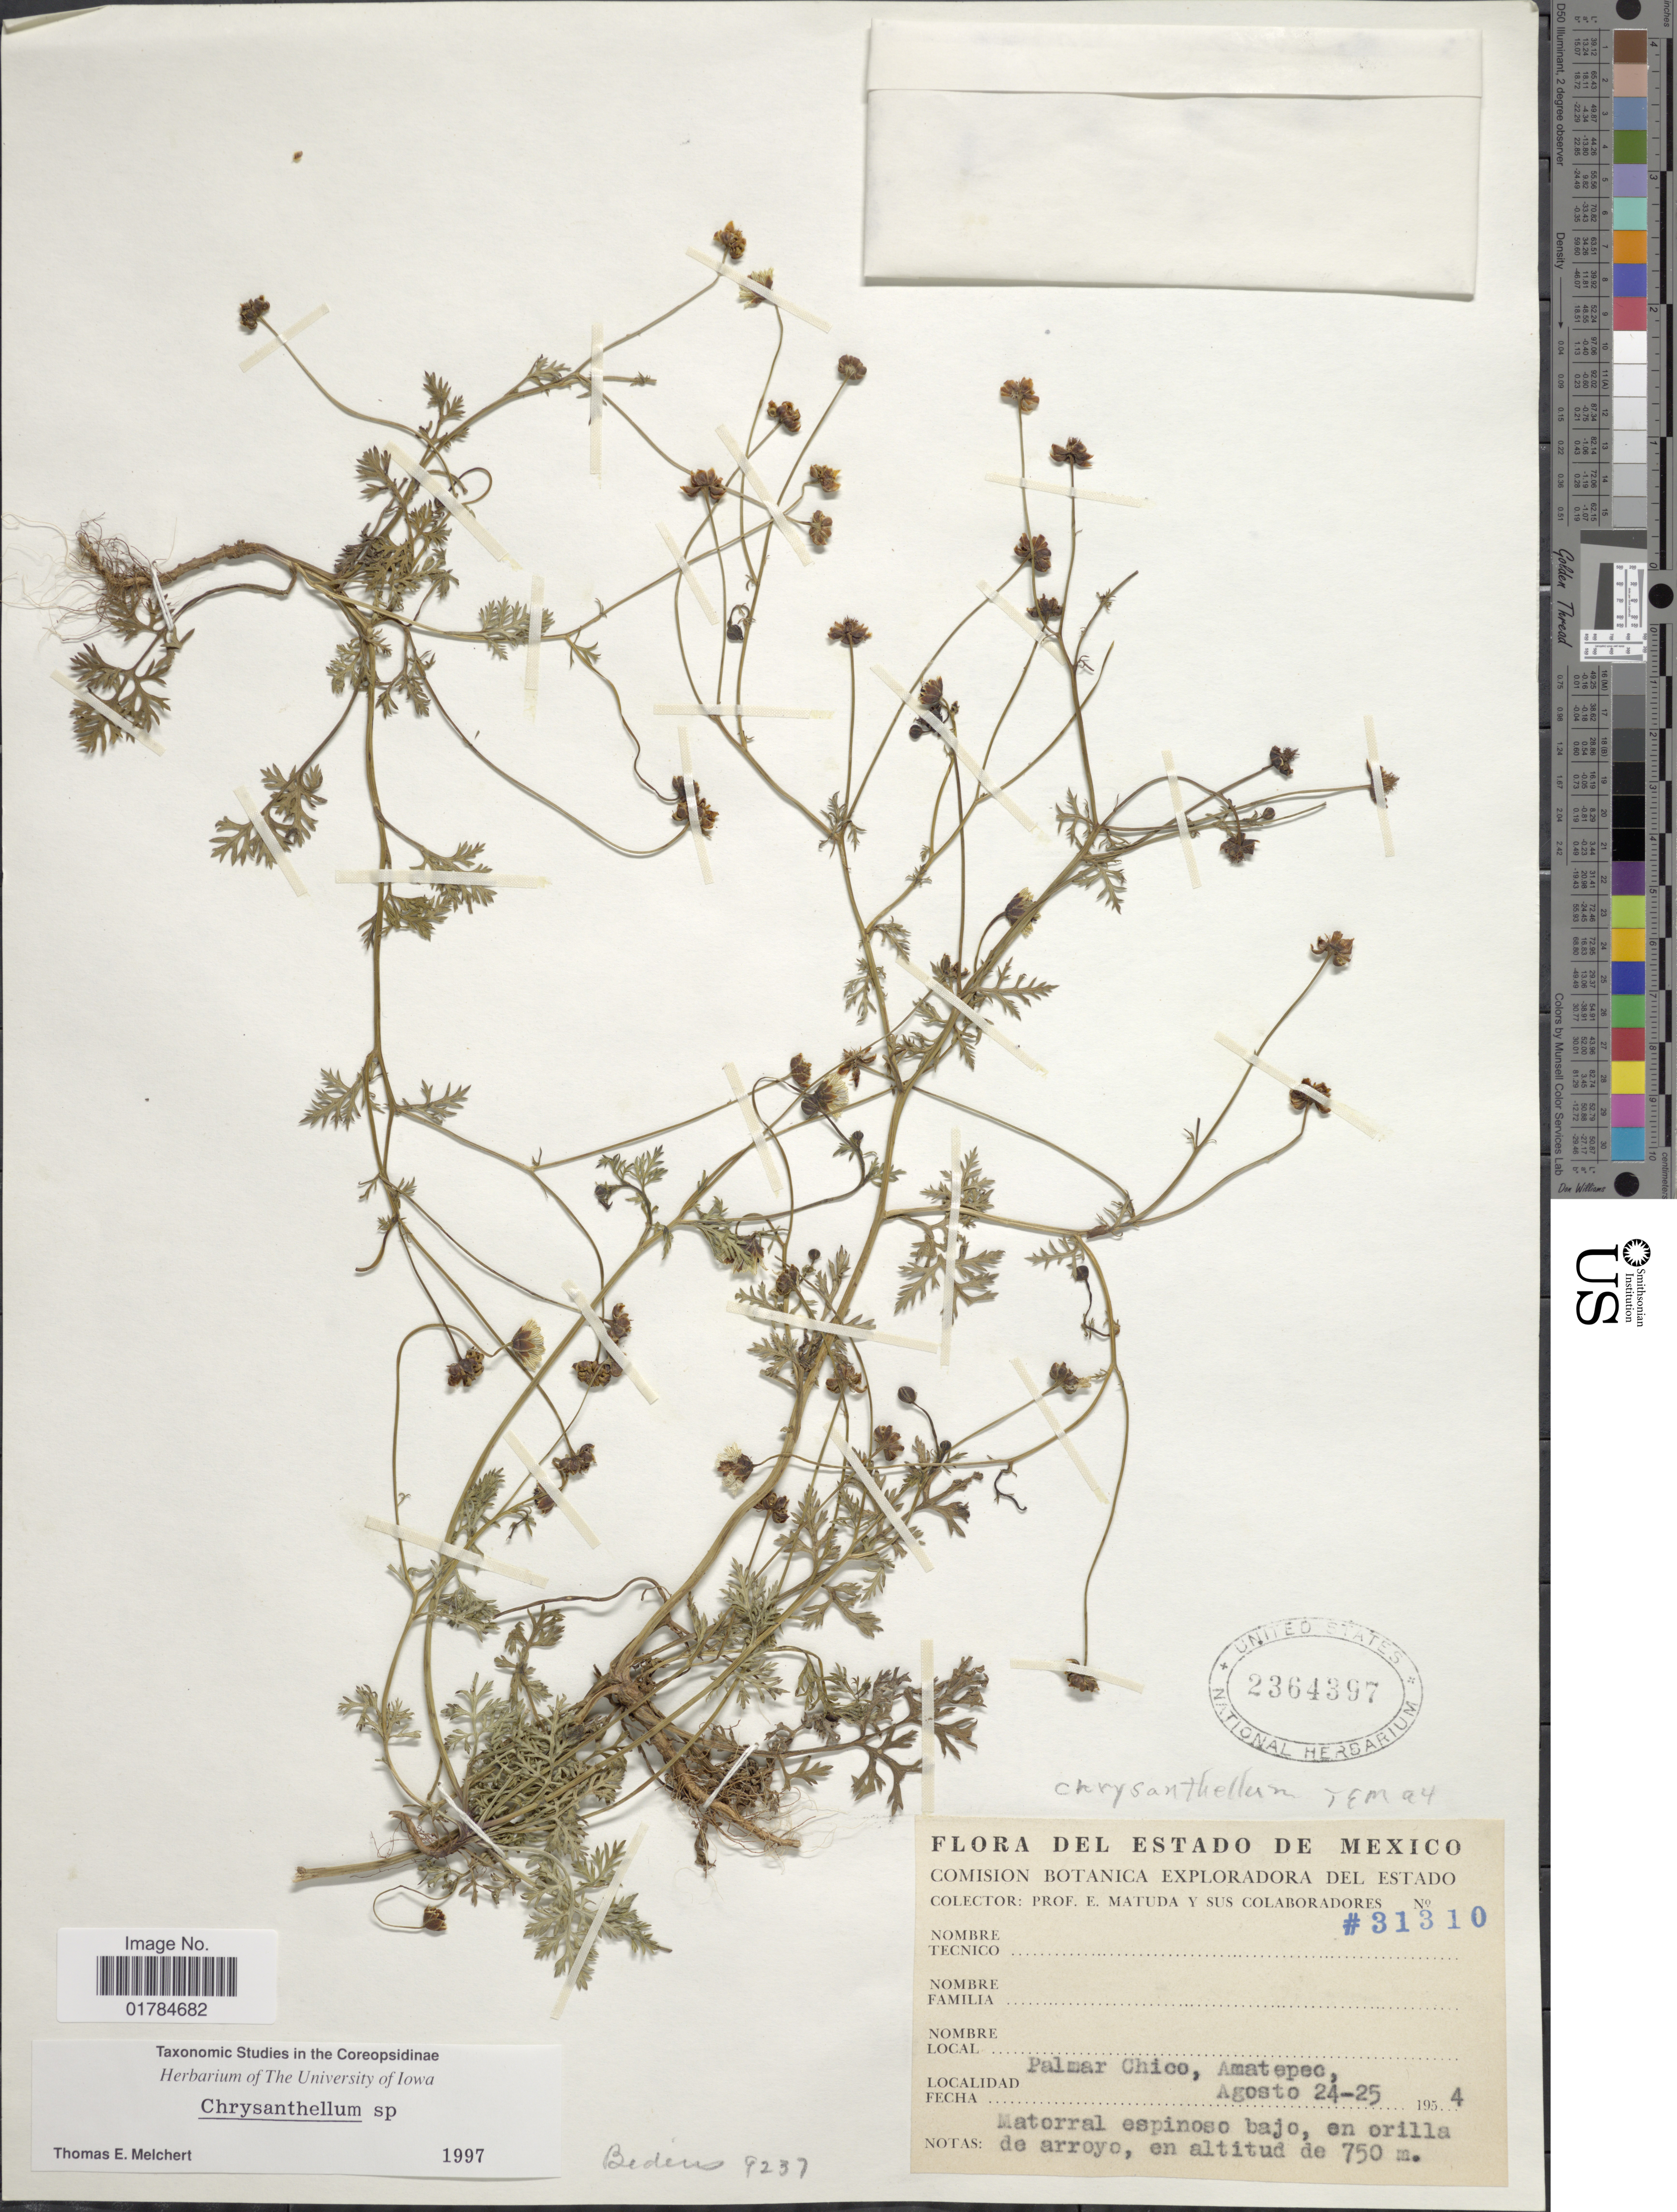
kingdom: Plantae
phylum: Tracheophyta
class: Magnoliopsida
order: Asterales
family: Asteraceae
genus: Chrysanthellum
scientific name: Chrysanthellum sp.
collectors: E. Matuda & et al.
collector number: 31310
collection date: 1954-08-24/1954-08-25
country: Mexico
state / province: México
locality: Palmar Chico, Amatepec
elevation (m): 750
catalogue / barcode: US 2364397